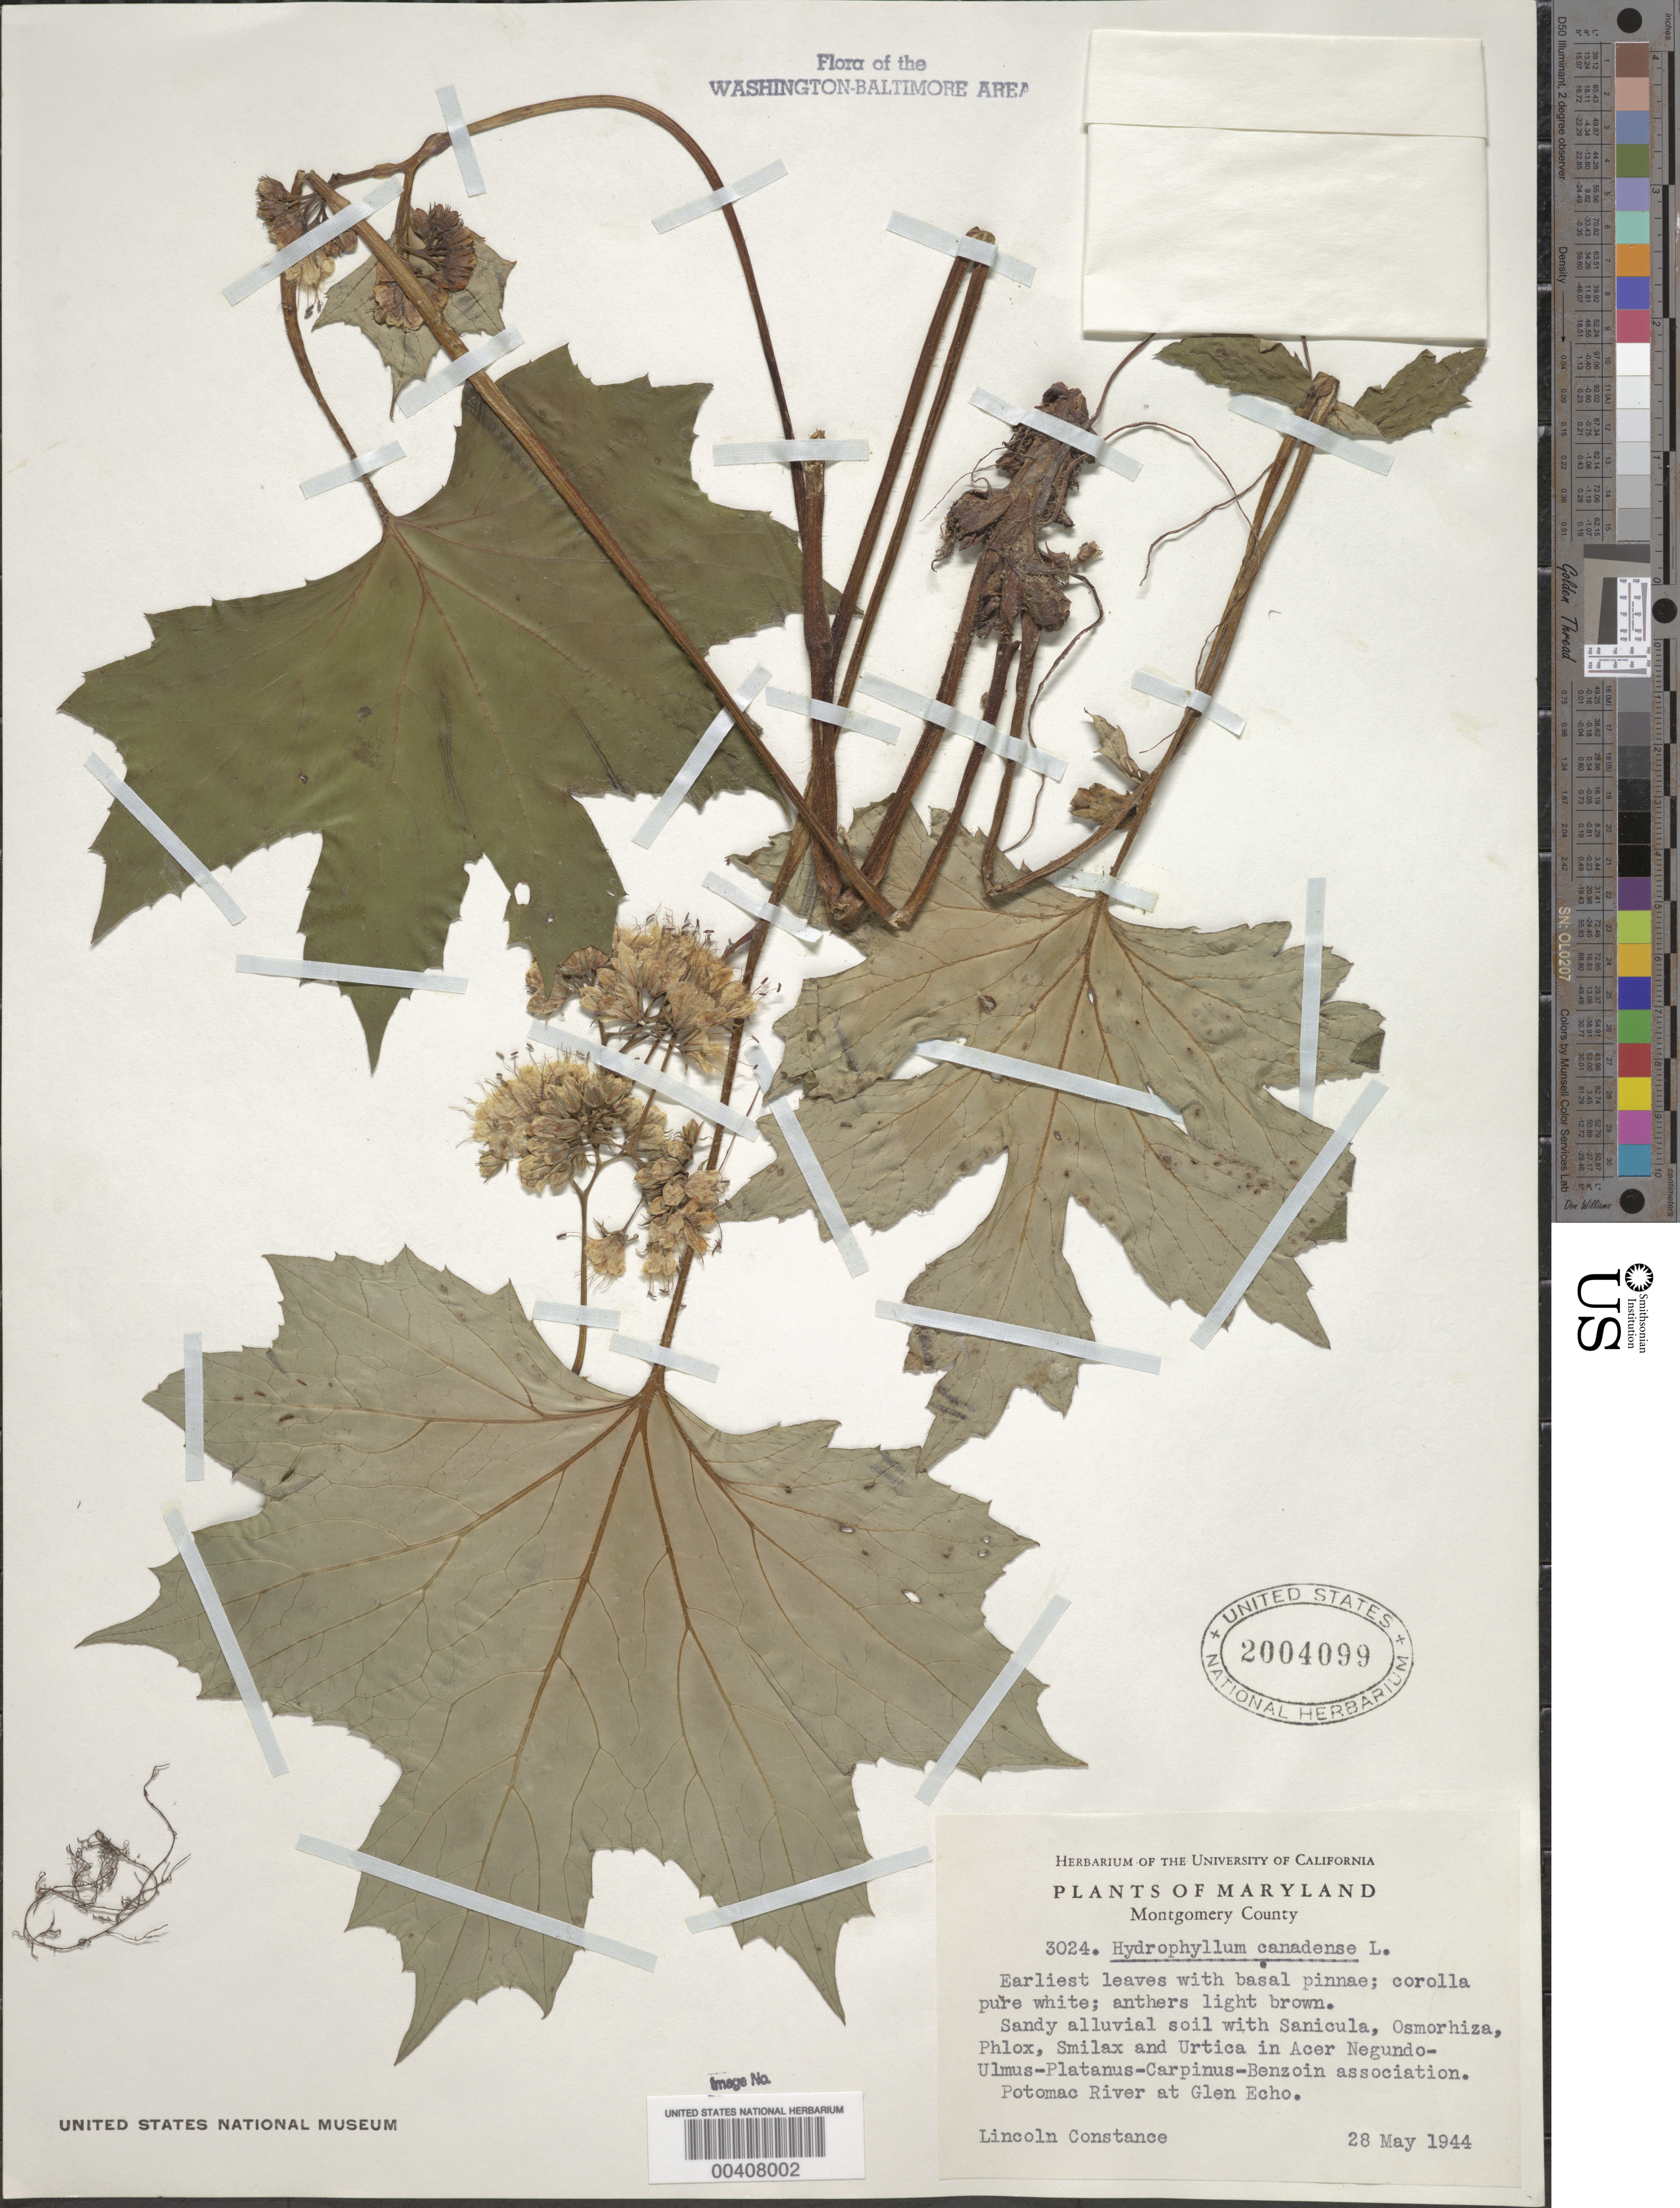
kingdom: Plantae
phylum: Tracheophyta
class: Magnoliopsida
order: Boraginales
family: Hydrophyllaceae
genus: Hydrophyllum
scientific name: Hydrophyllum canadense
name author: L.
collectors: L. Constance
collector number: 3024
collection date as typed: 28 May 1944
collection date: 1944-05-28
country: United States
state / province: Maryland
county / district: Montgomery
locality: Glen Echo, Potomac River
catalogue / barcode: US 2004099